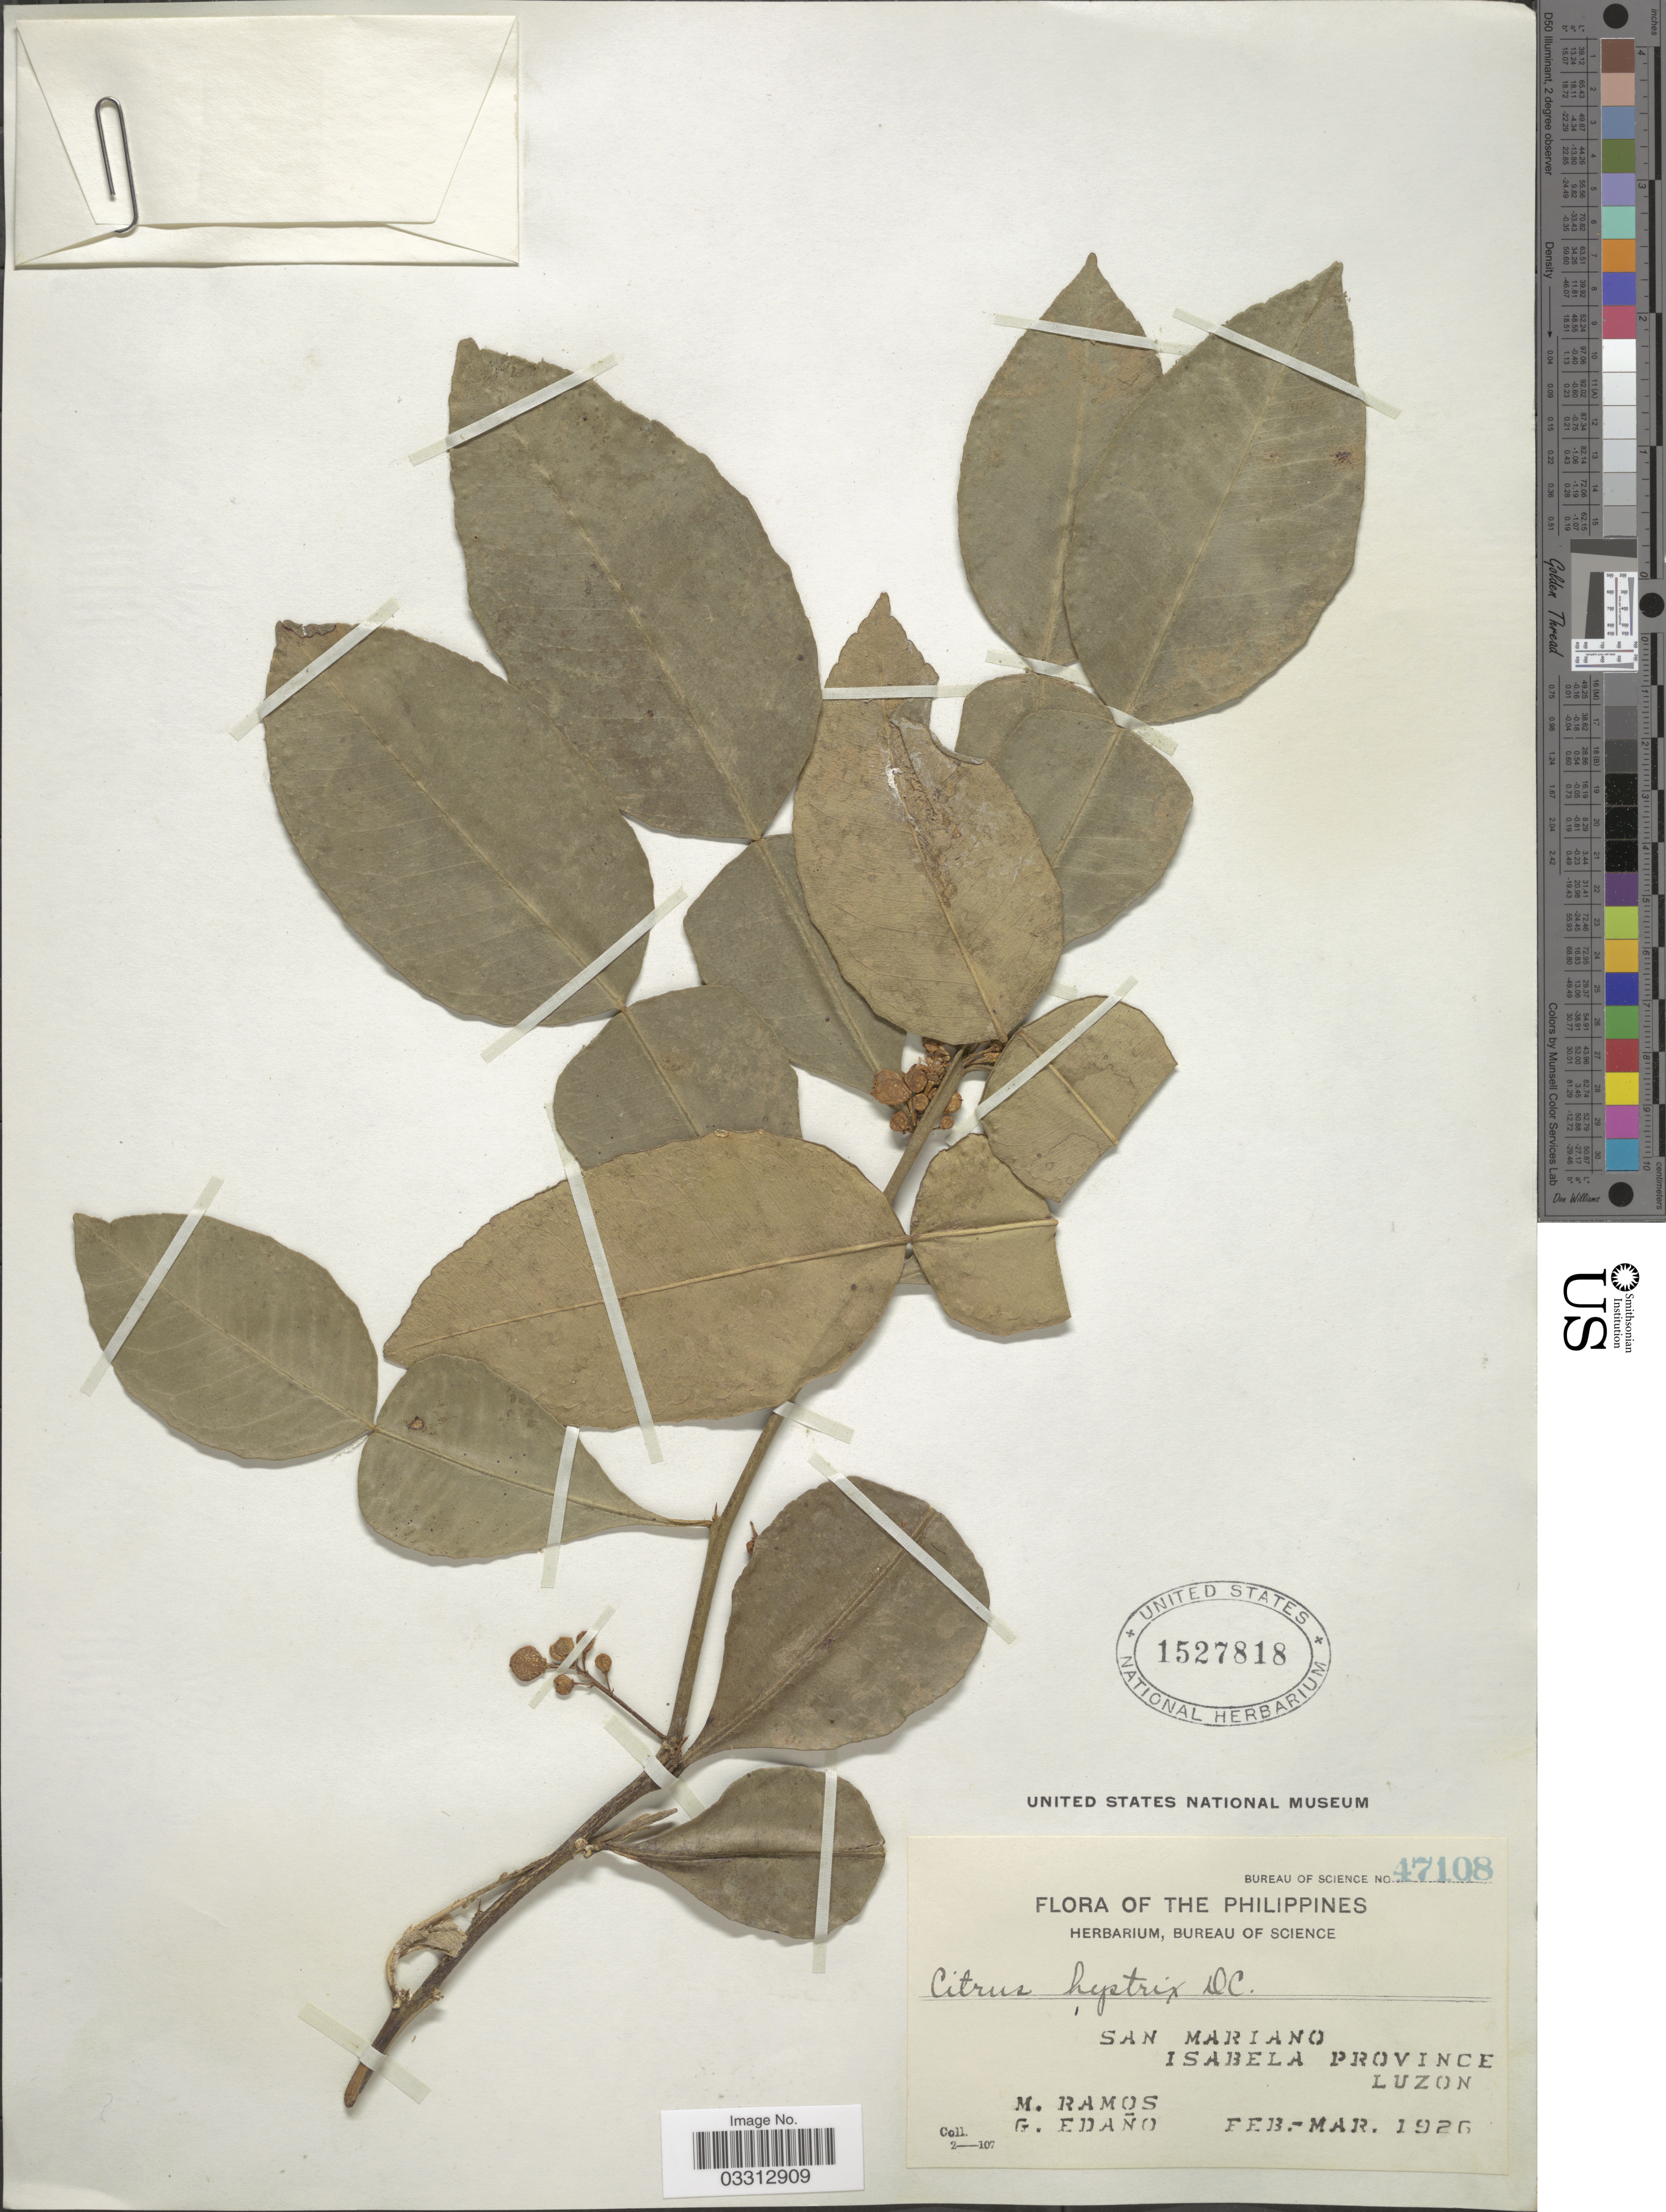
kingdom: Plantae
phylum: Tracheophyta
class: Magnoliopsida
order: Sapindales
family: Rutaceae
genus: Citrus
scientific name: Citrus hystrix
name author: DC.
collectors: M. Ramos & G. Edaño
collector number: Bureau of Science 47108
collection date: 1926-02/1926-03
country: Philippines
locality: San Mariano. Isabela Province. Luzon.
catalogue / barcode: US 1527818